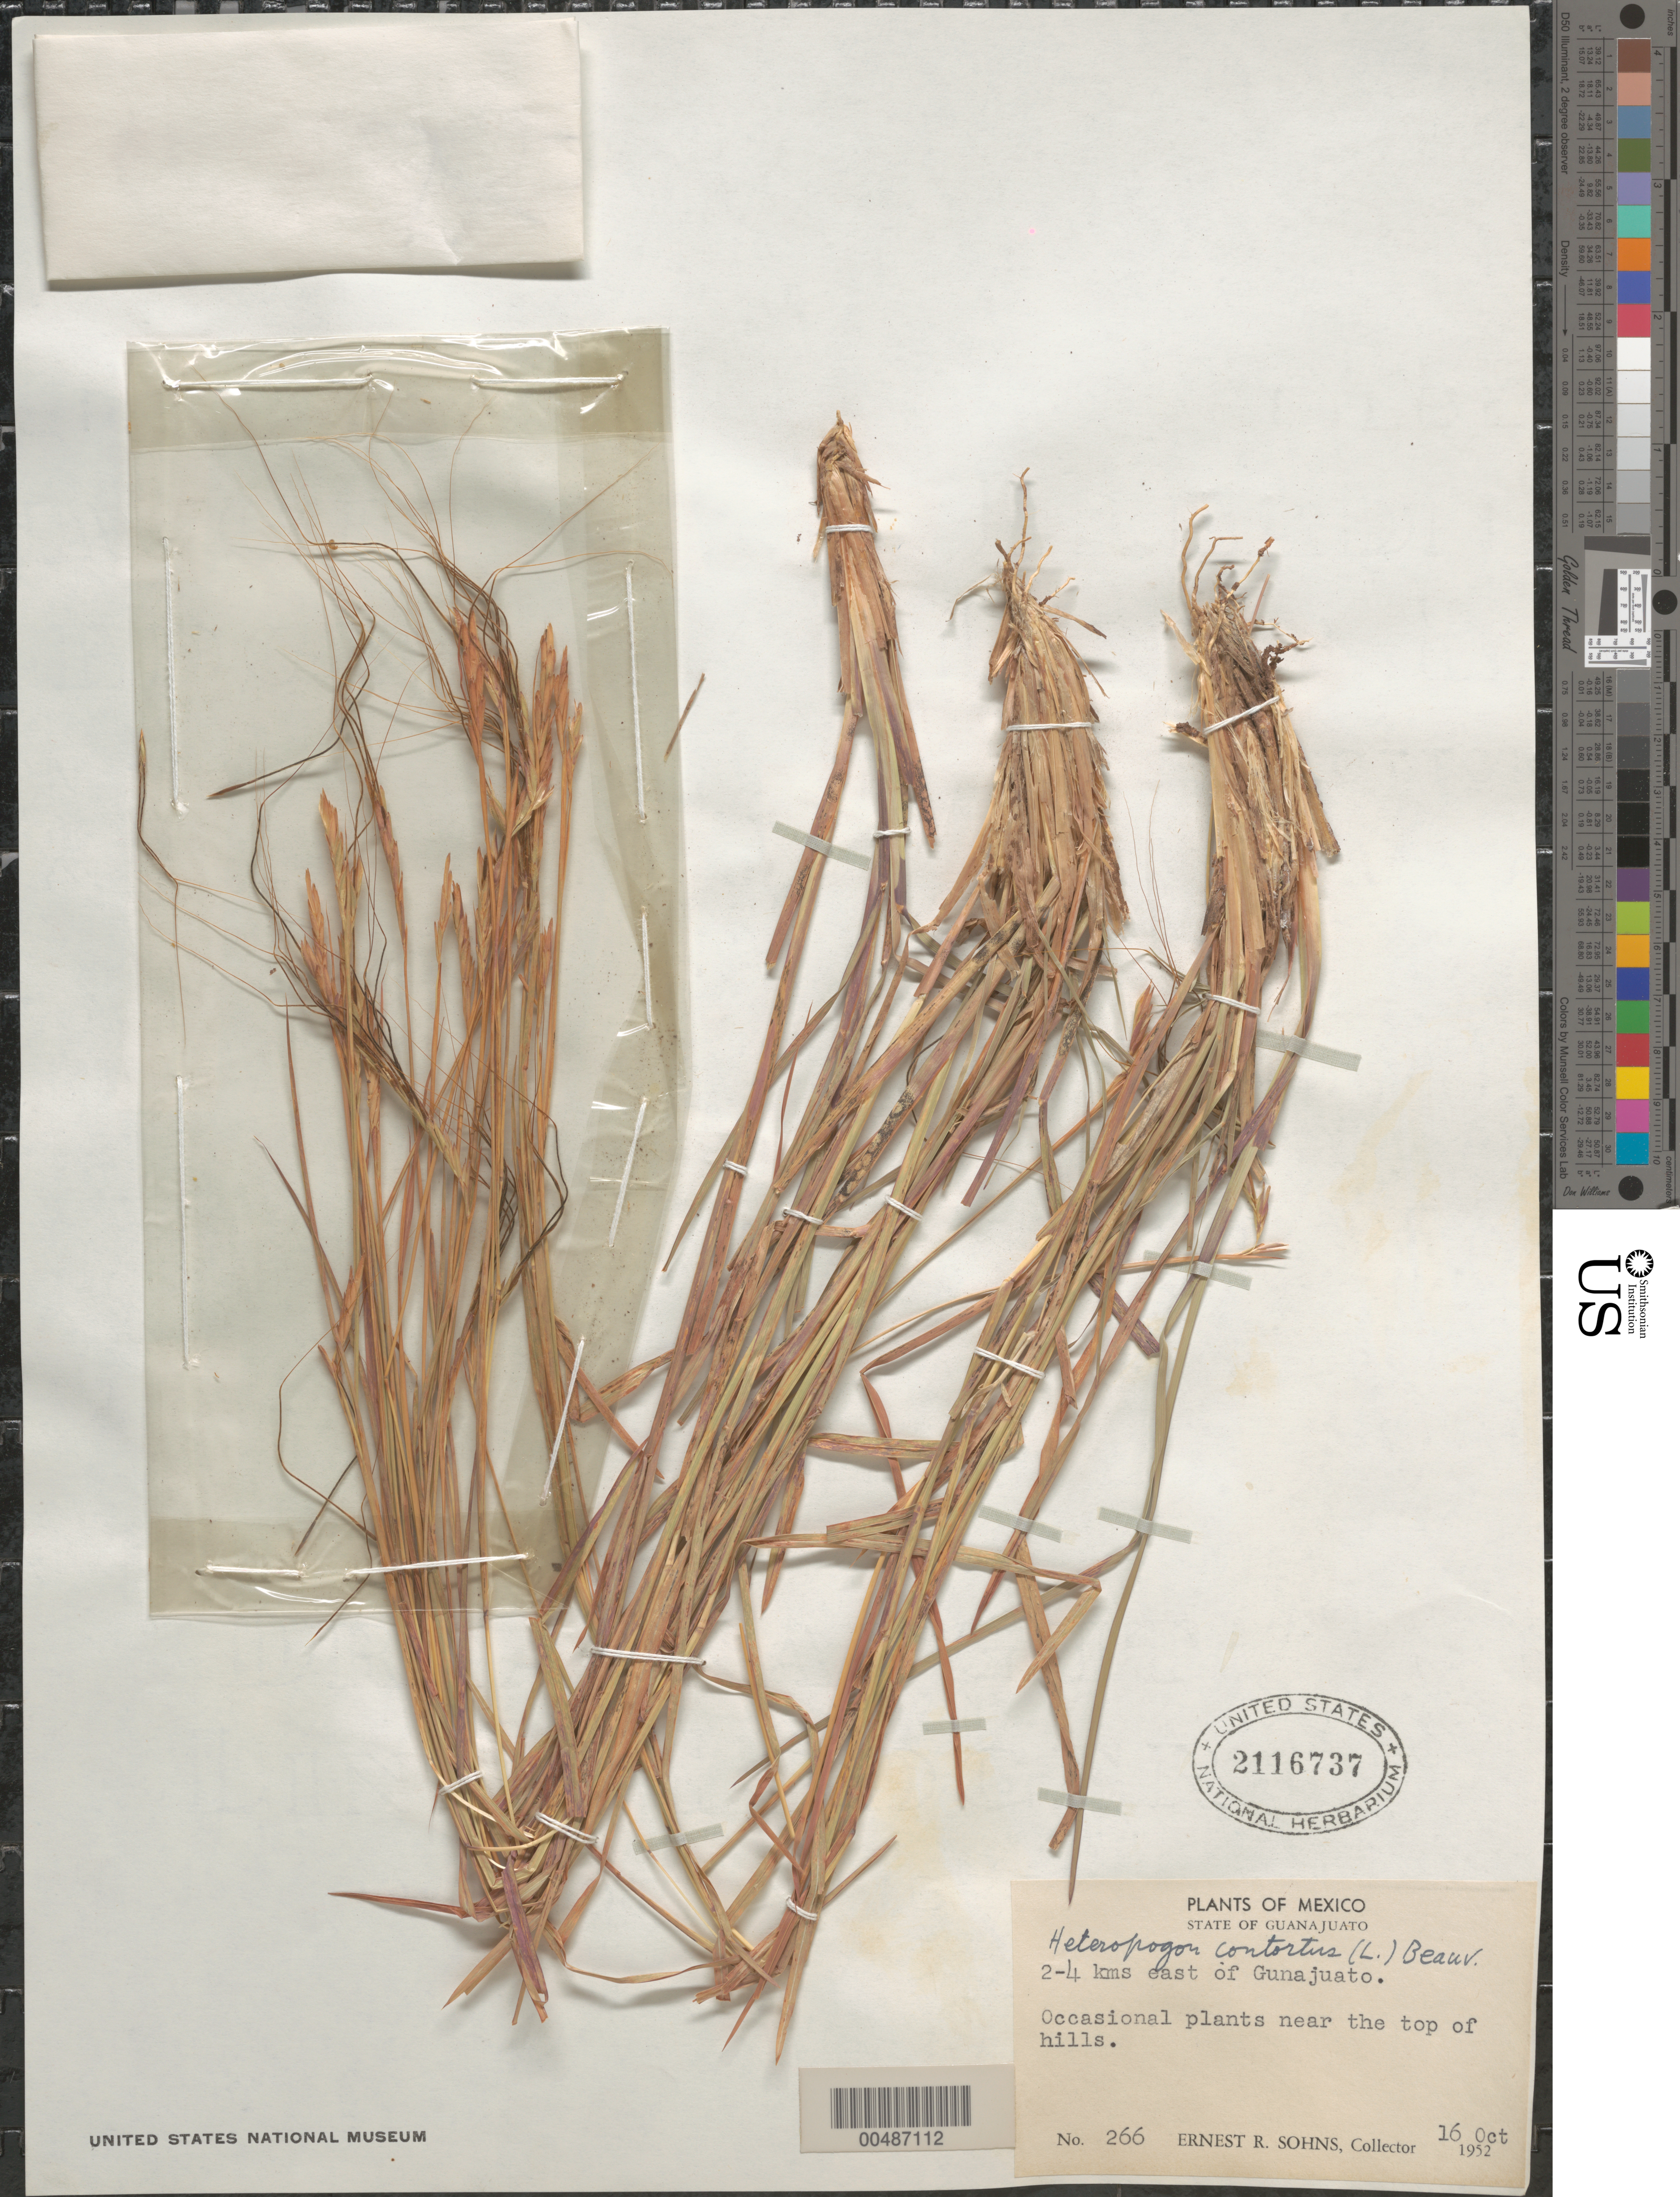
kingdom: Plantae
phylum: Tracheophyta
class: Liliopsida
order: Poales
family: Poaceae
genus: Heteropogon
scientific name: Heteropogon contortus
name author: (L.) P. Beauv. ex Roem. & Schult.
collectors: E. R. Sohns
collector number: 266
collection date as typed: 16 Oct 1952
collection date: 1952-10-16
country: Mexico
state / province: Guanajuato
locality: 2-4 km E of Guanajuato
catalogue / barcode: US 2116737